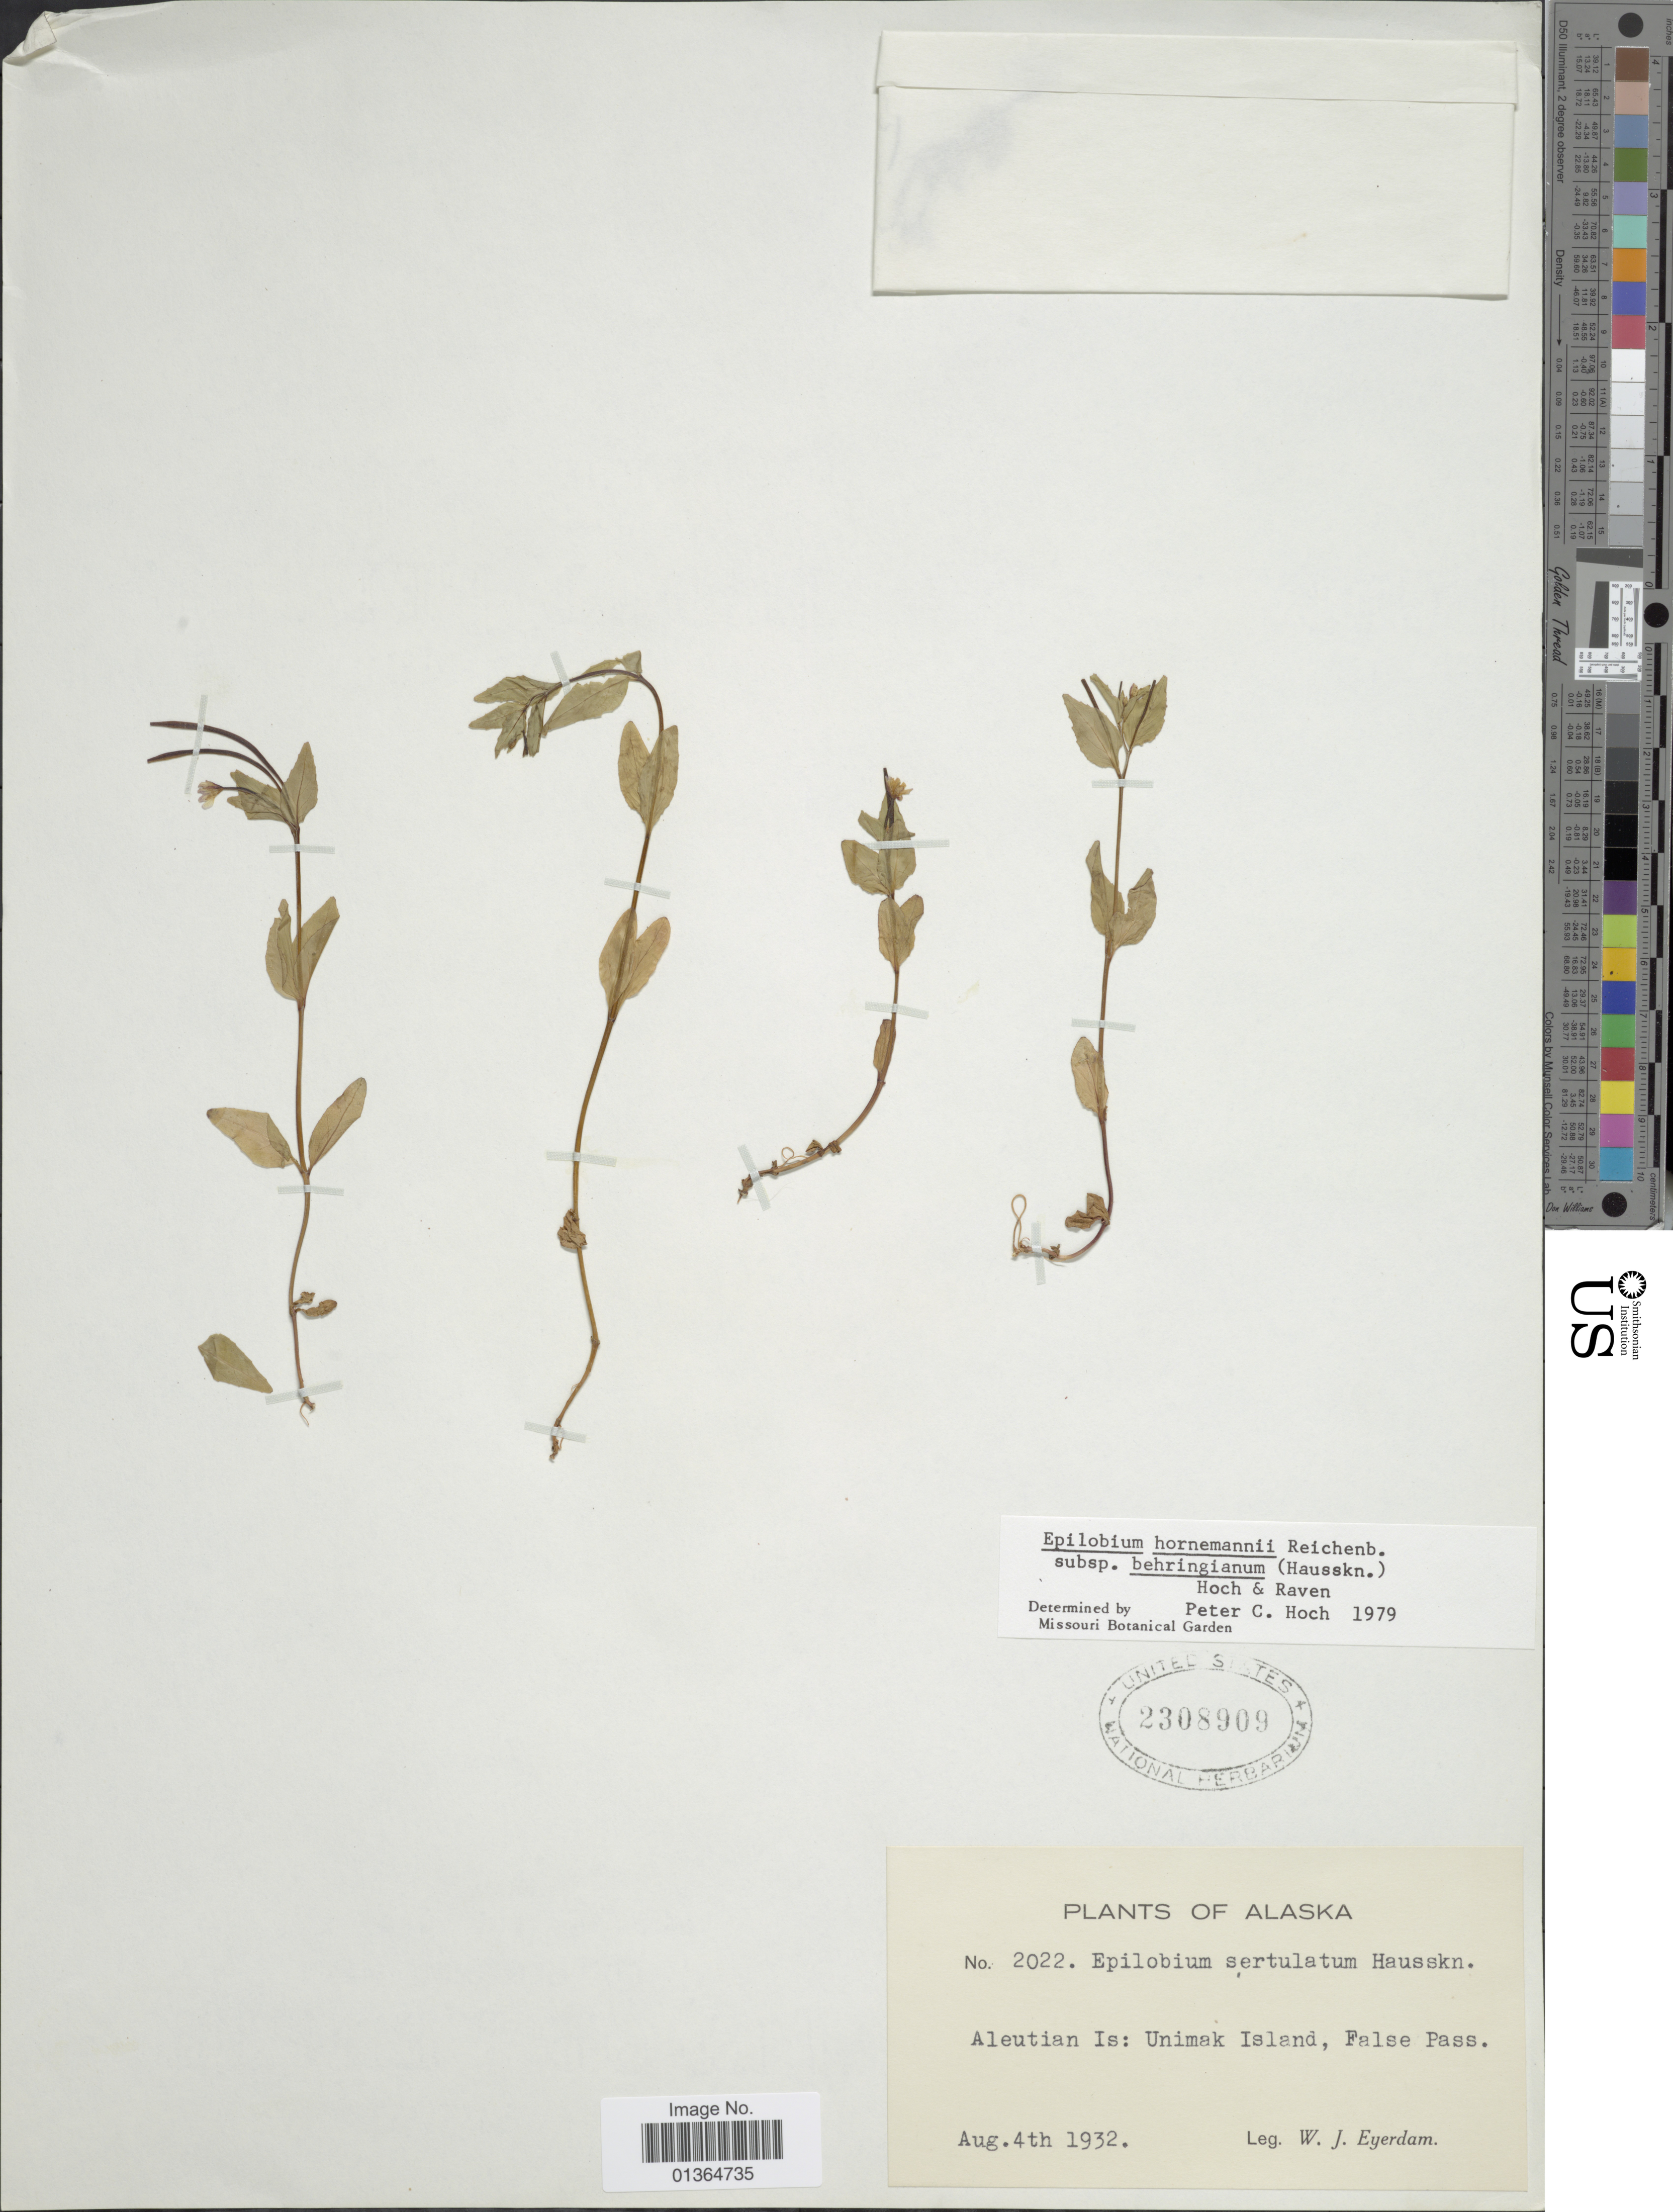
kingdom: Plantae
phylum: Tracheophyta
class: Magnoliopsida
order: Myrtales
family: Onagraceae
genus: Epilobium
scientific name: Epilobium hornemannii subsp. behringianum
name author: (Hausskn.) Hoch & P.H. Raven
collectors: W. J. Eyerdam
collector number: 2022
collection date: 1932-08-04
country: United States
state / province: Alaska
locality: Aleutian Is: Unimak Island, False Pass.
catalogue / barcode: US 2308909